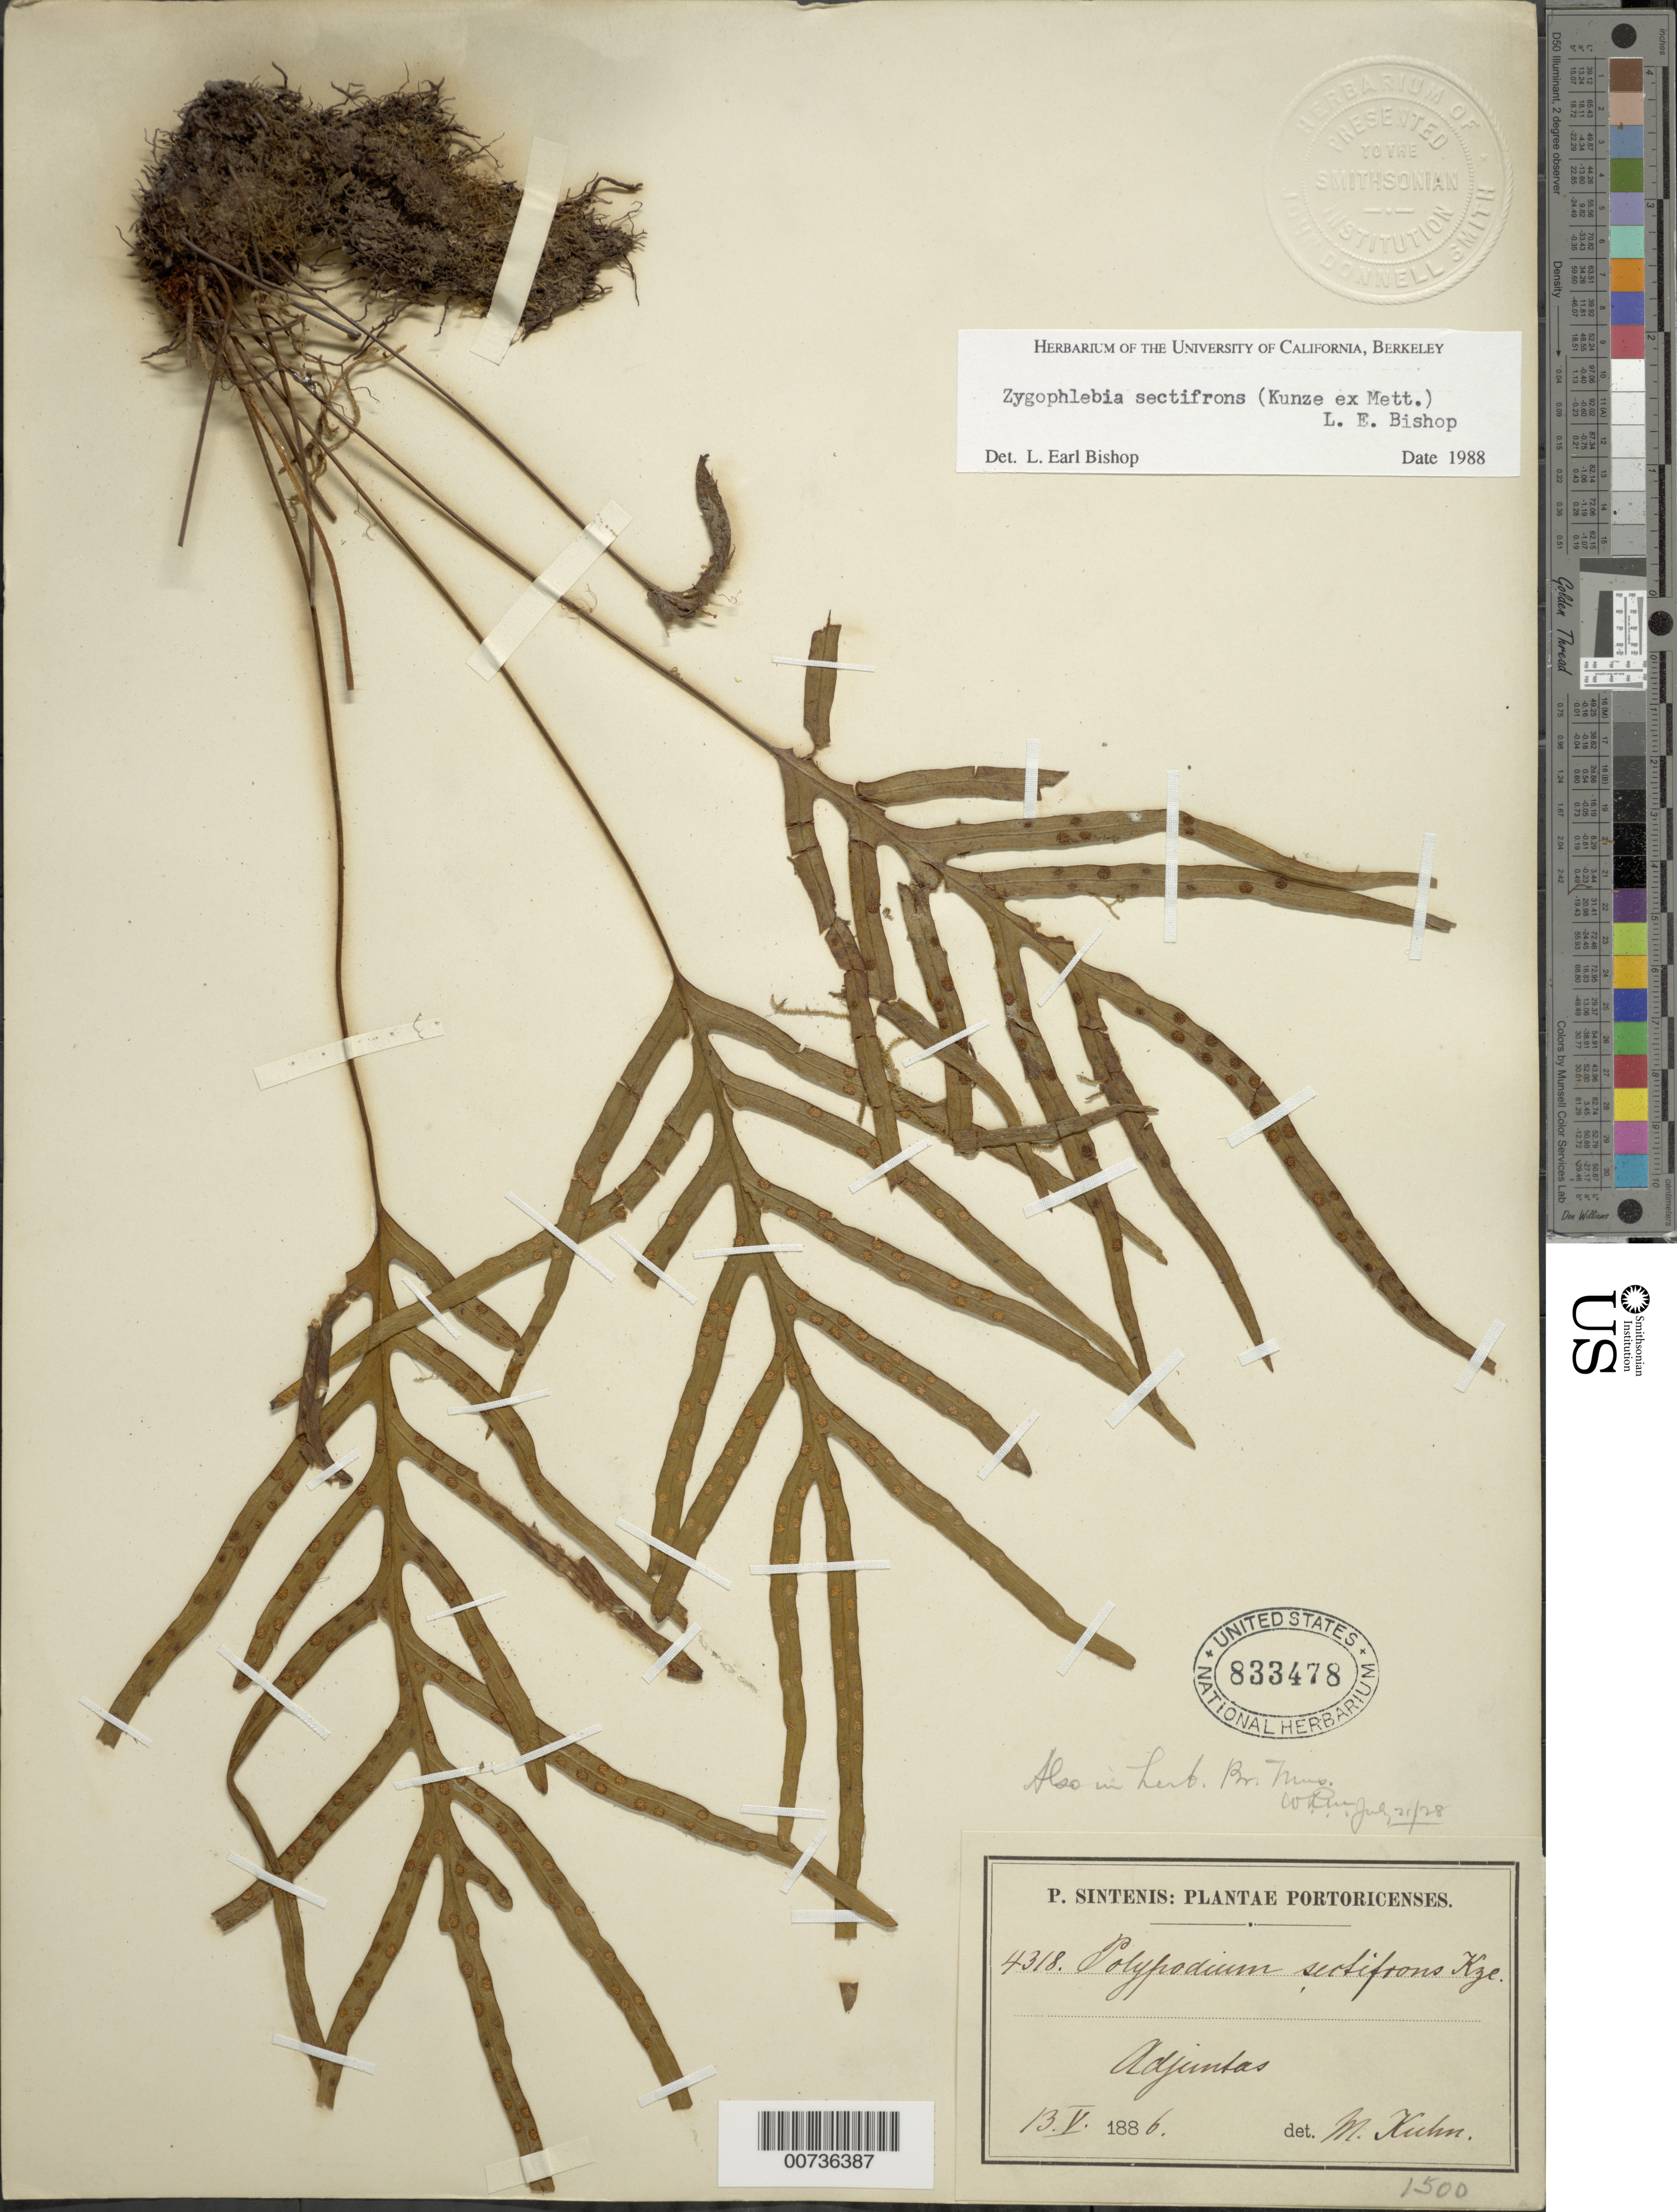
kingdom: Plantae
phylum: Tracheophyta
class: Polypodiopsida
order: Polypodiales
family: Polypodiaceae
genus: Zygophlebia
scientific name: Zygophlebia sectifrons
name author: (Kunze ex Mett.) L.E. Bishop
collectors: P. Sintenis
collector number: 4318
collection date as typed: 13 May 1886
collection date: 1886-05-13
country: Puerto Rico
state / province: Adjuntas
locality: Adjuntas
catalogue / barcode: US 833478